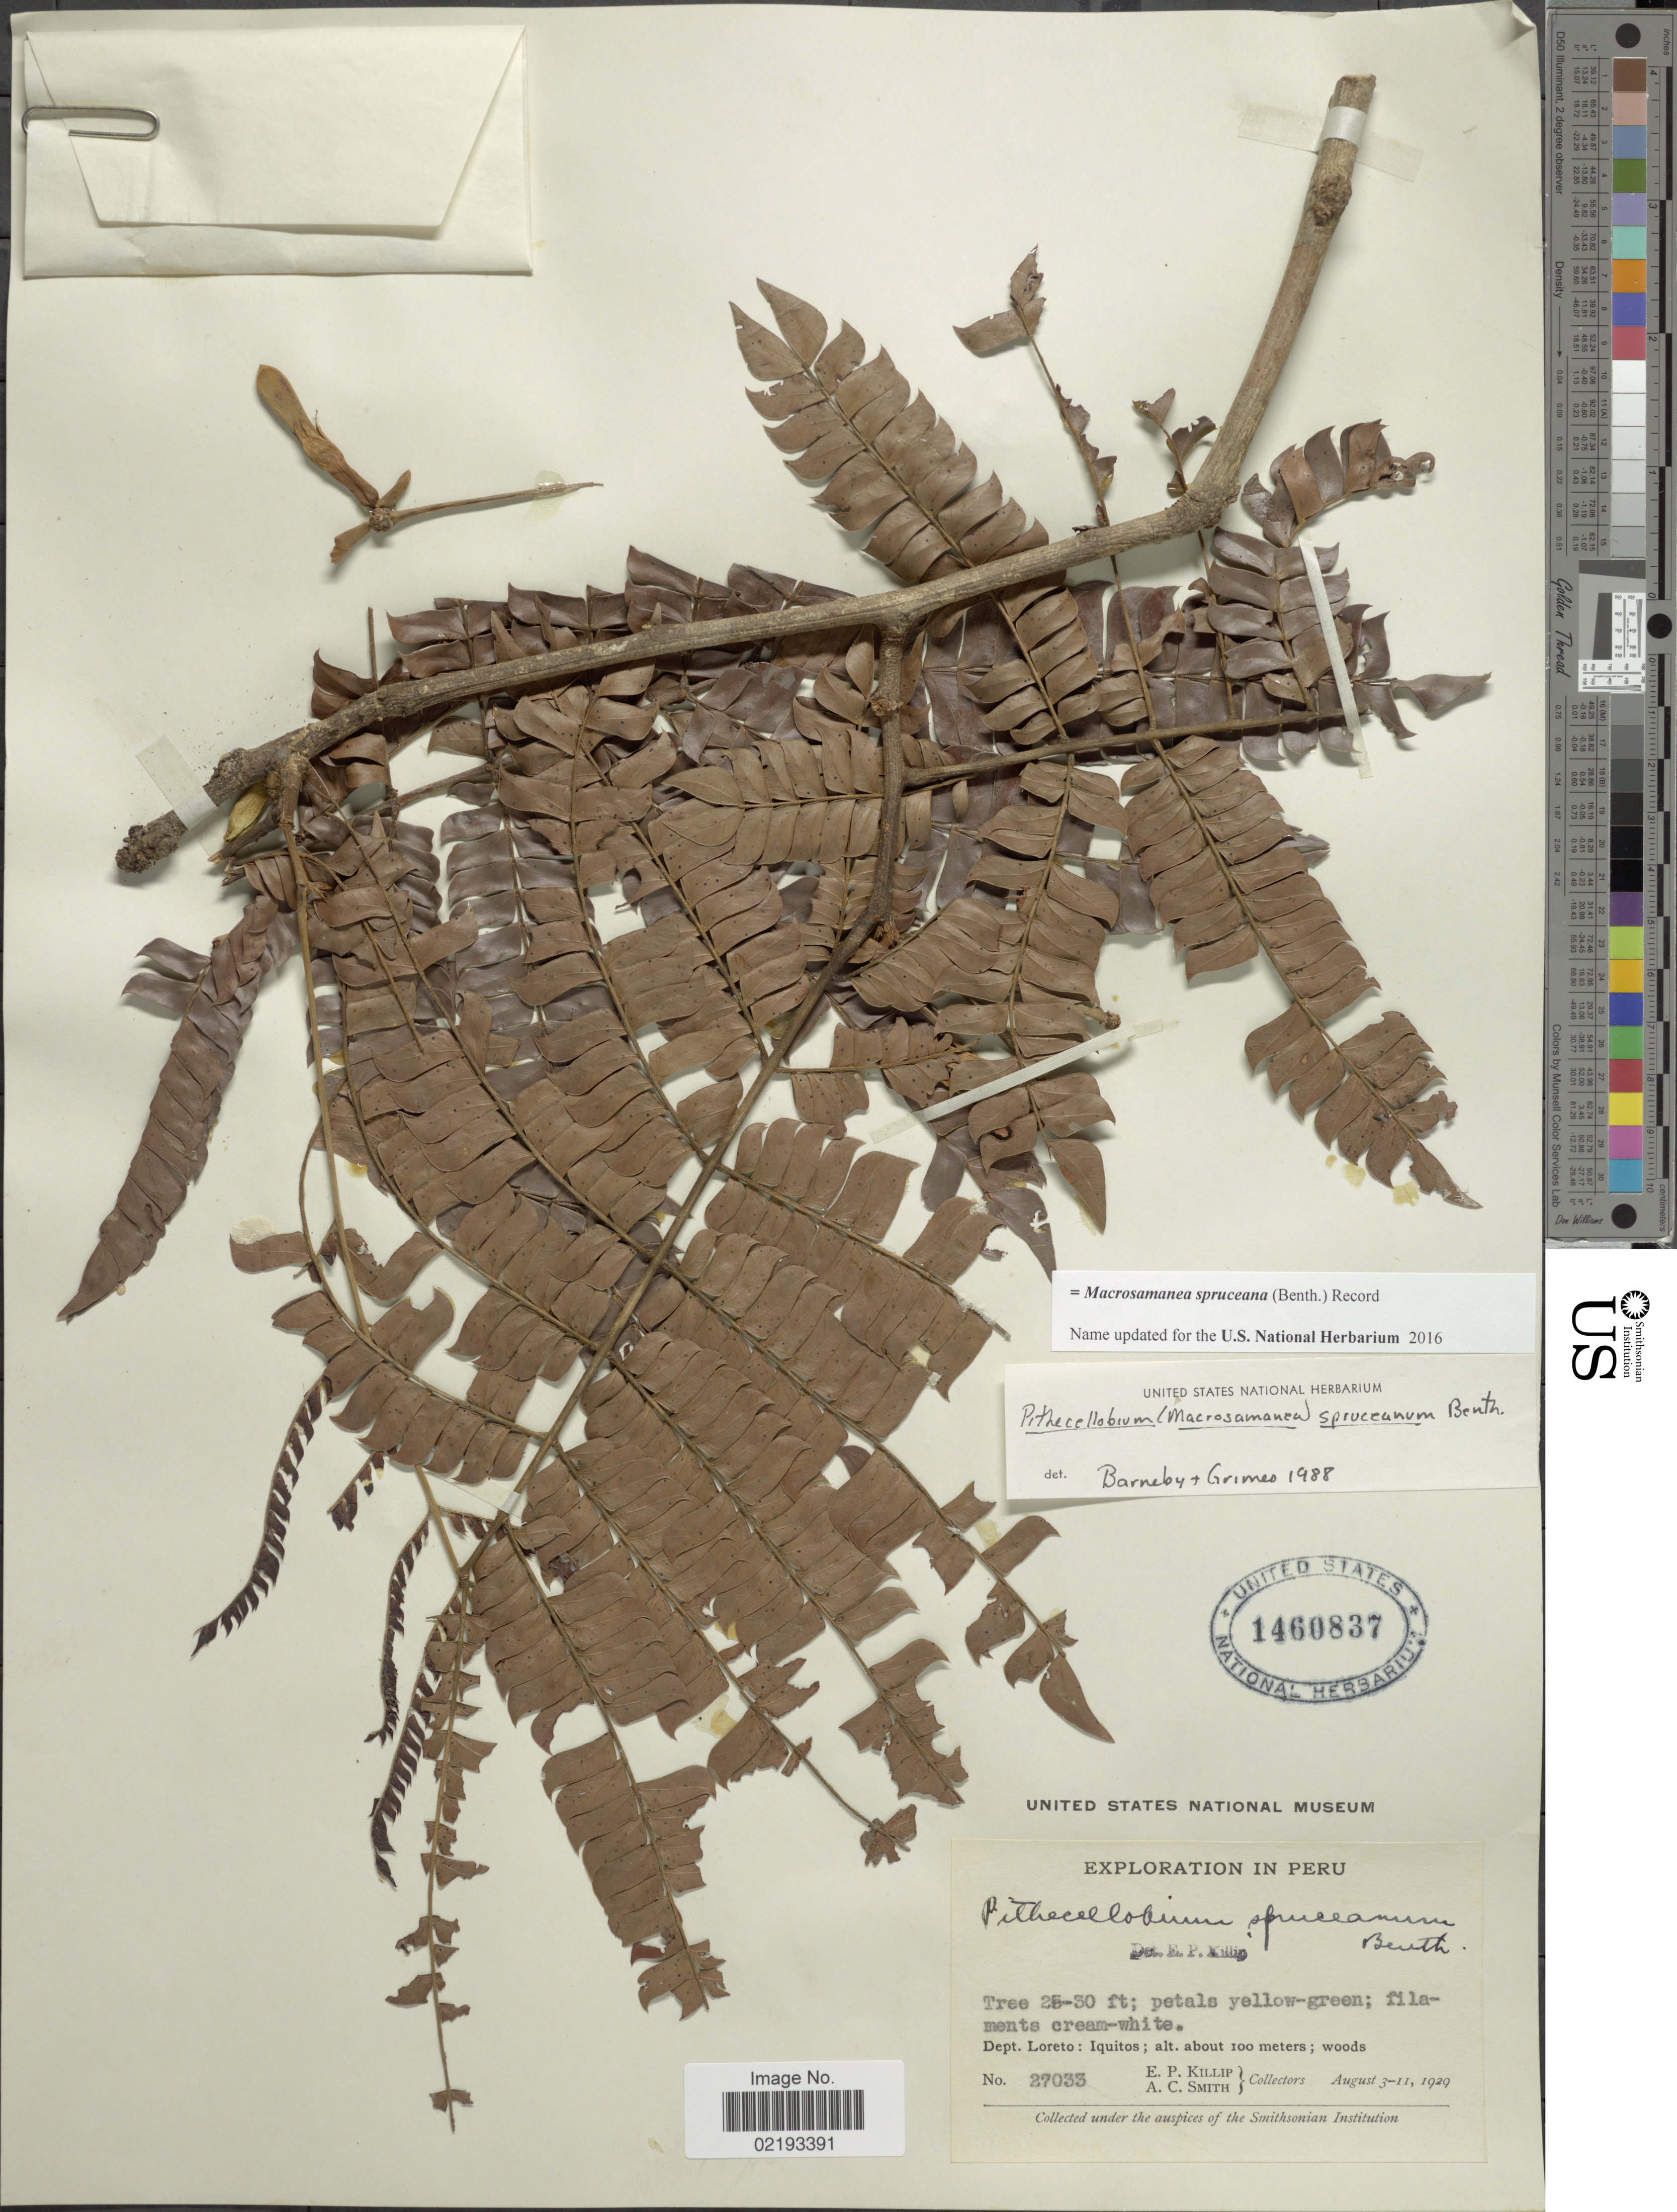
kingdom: Plantae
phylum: Tracheophyta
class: Magnoliopsida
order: Fabales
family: Fabaceae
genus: Macrosamanea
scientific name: Macrosamanea spruceana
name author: (Benth.) Killip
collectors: E. P. Killip & A. C. Smith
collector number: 27033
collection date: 1929-08-03/1929-08-11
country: Peru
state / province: Loreto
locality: Dept. Loreto: Iquitos; woods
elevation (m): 100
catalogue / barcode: US 1460837